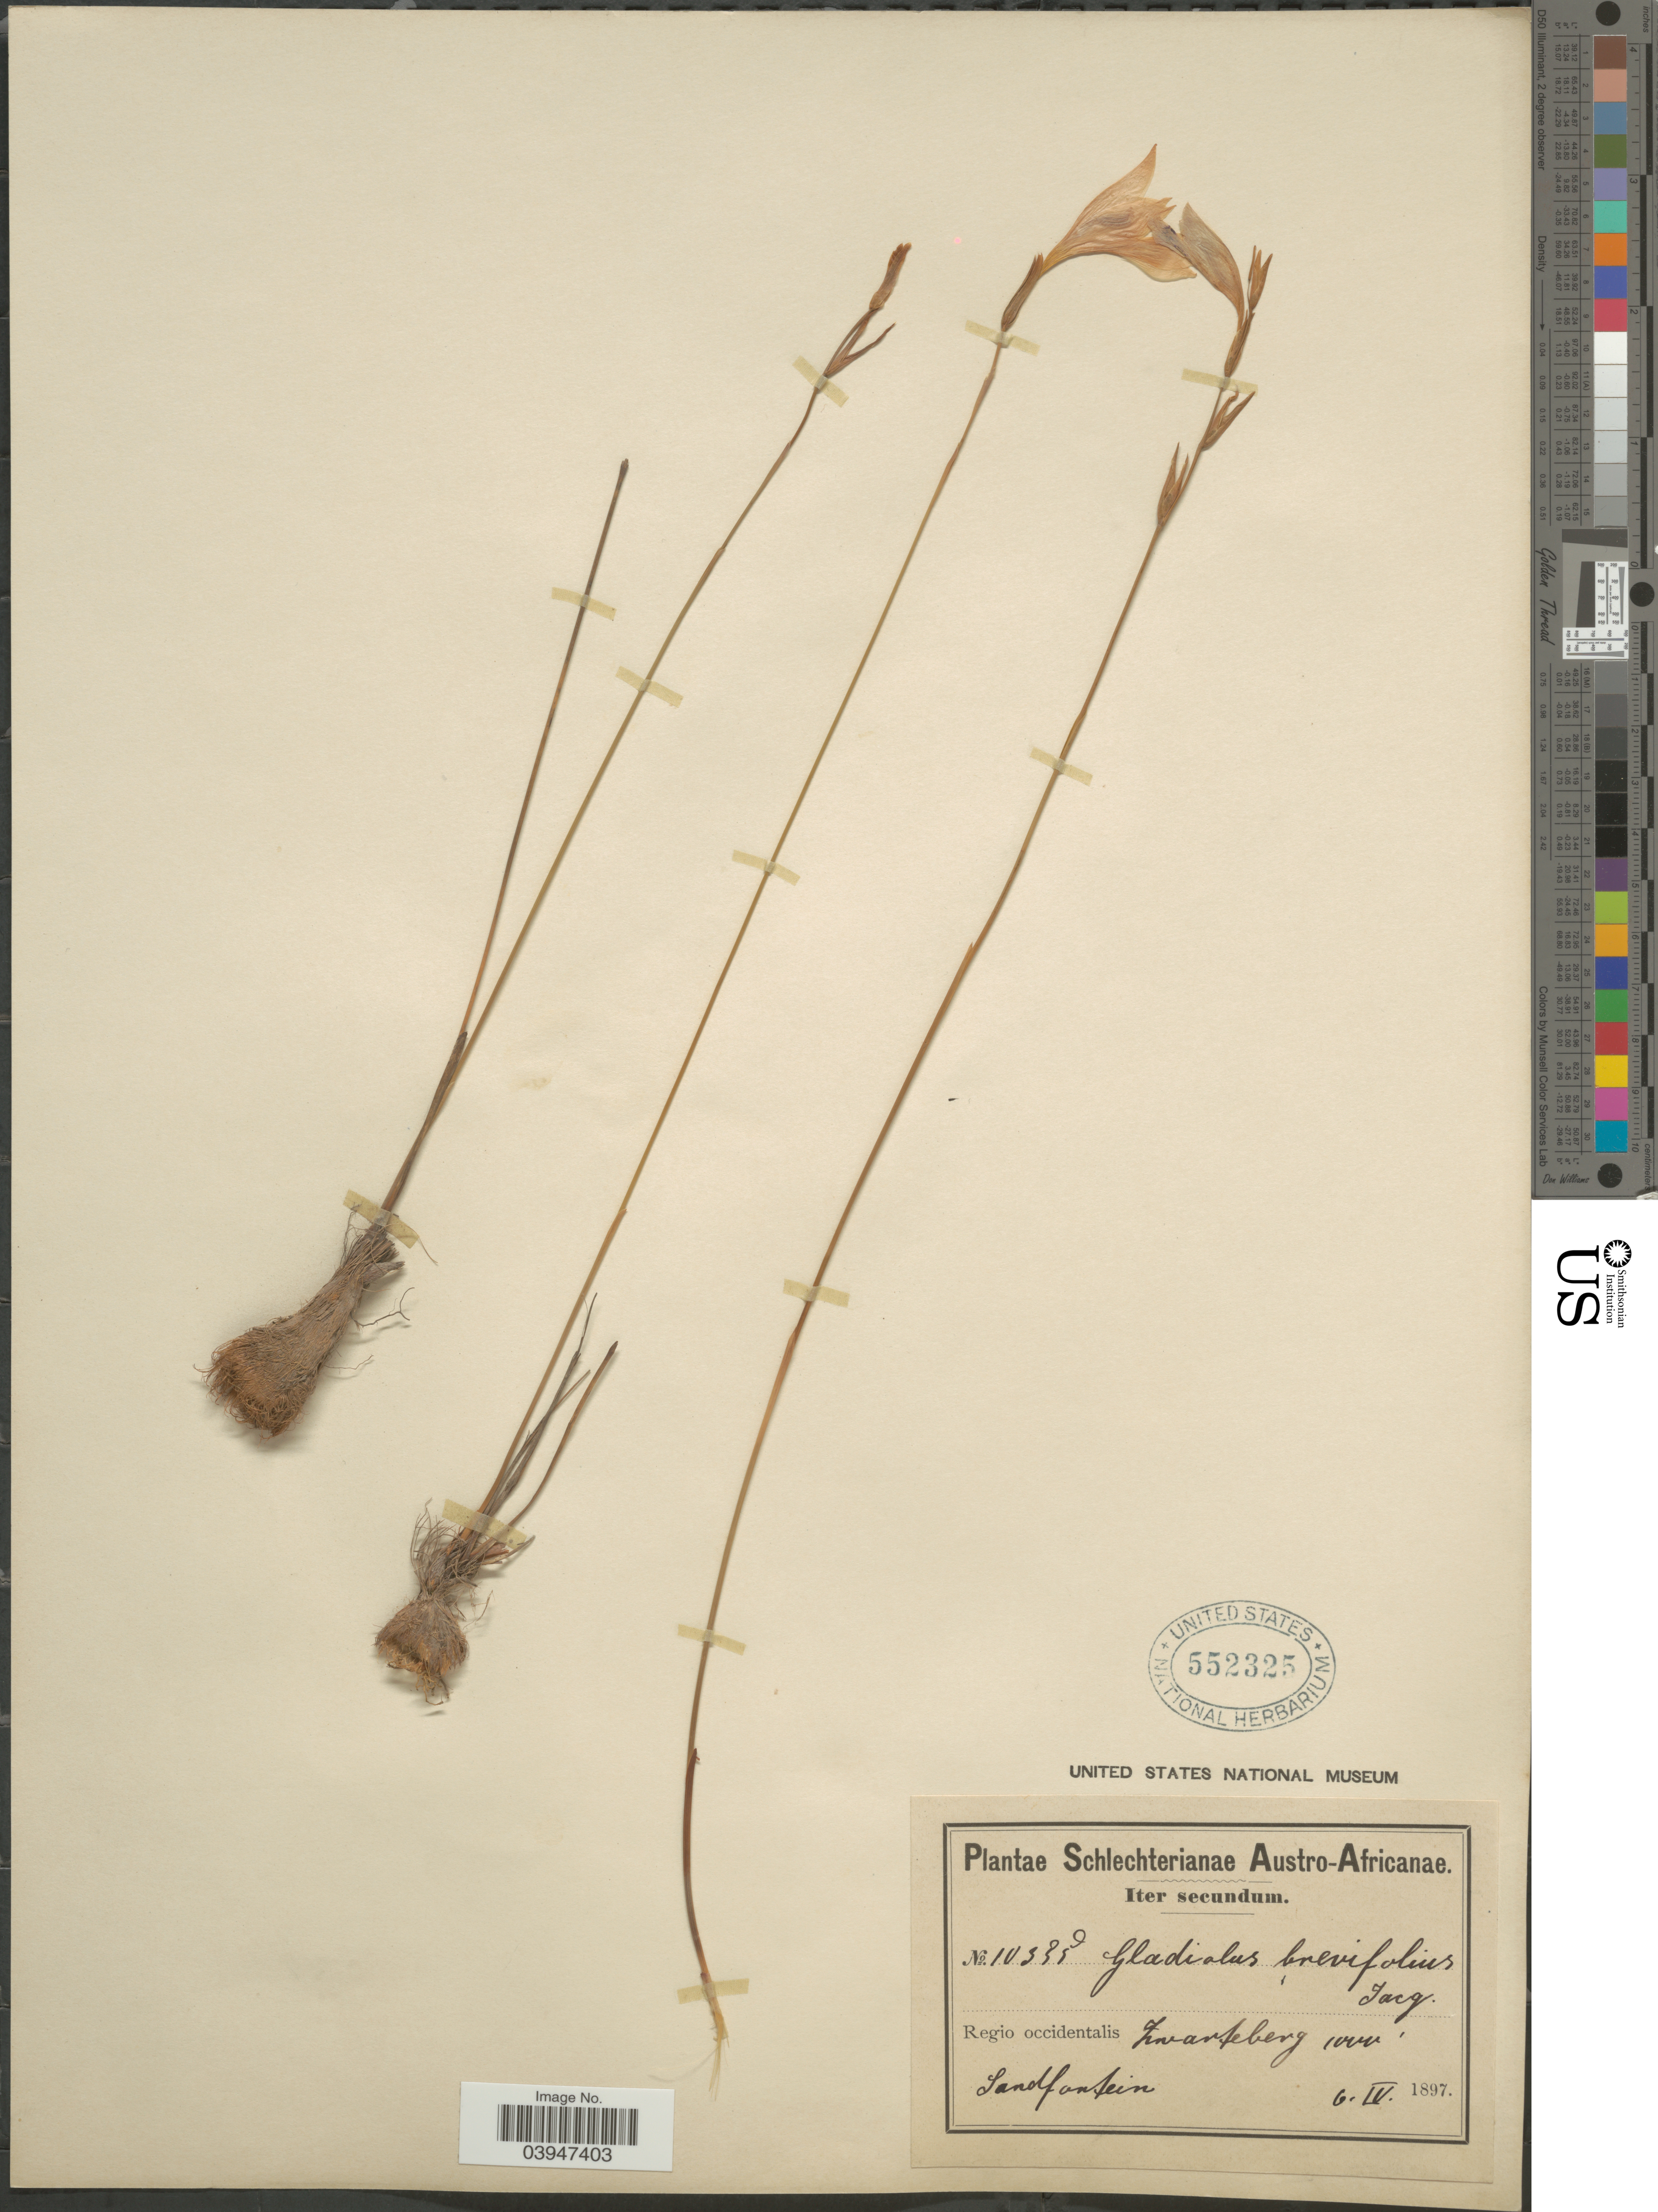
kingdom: Plantae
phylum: Tracheophyta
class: Liliopsida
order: Asparagales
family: Iridaceae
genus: Gladiolus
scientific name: Gladiolus brevifolius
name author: Jacq.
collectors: Schlechter, --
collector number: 10395*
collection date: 1897-04-06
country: South Africa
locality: Austro-Africanae. Regio occidentalis Zwarteberg. Sandfontein.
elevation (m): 305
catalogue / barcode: US 552325